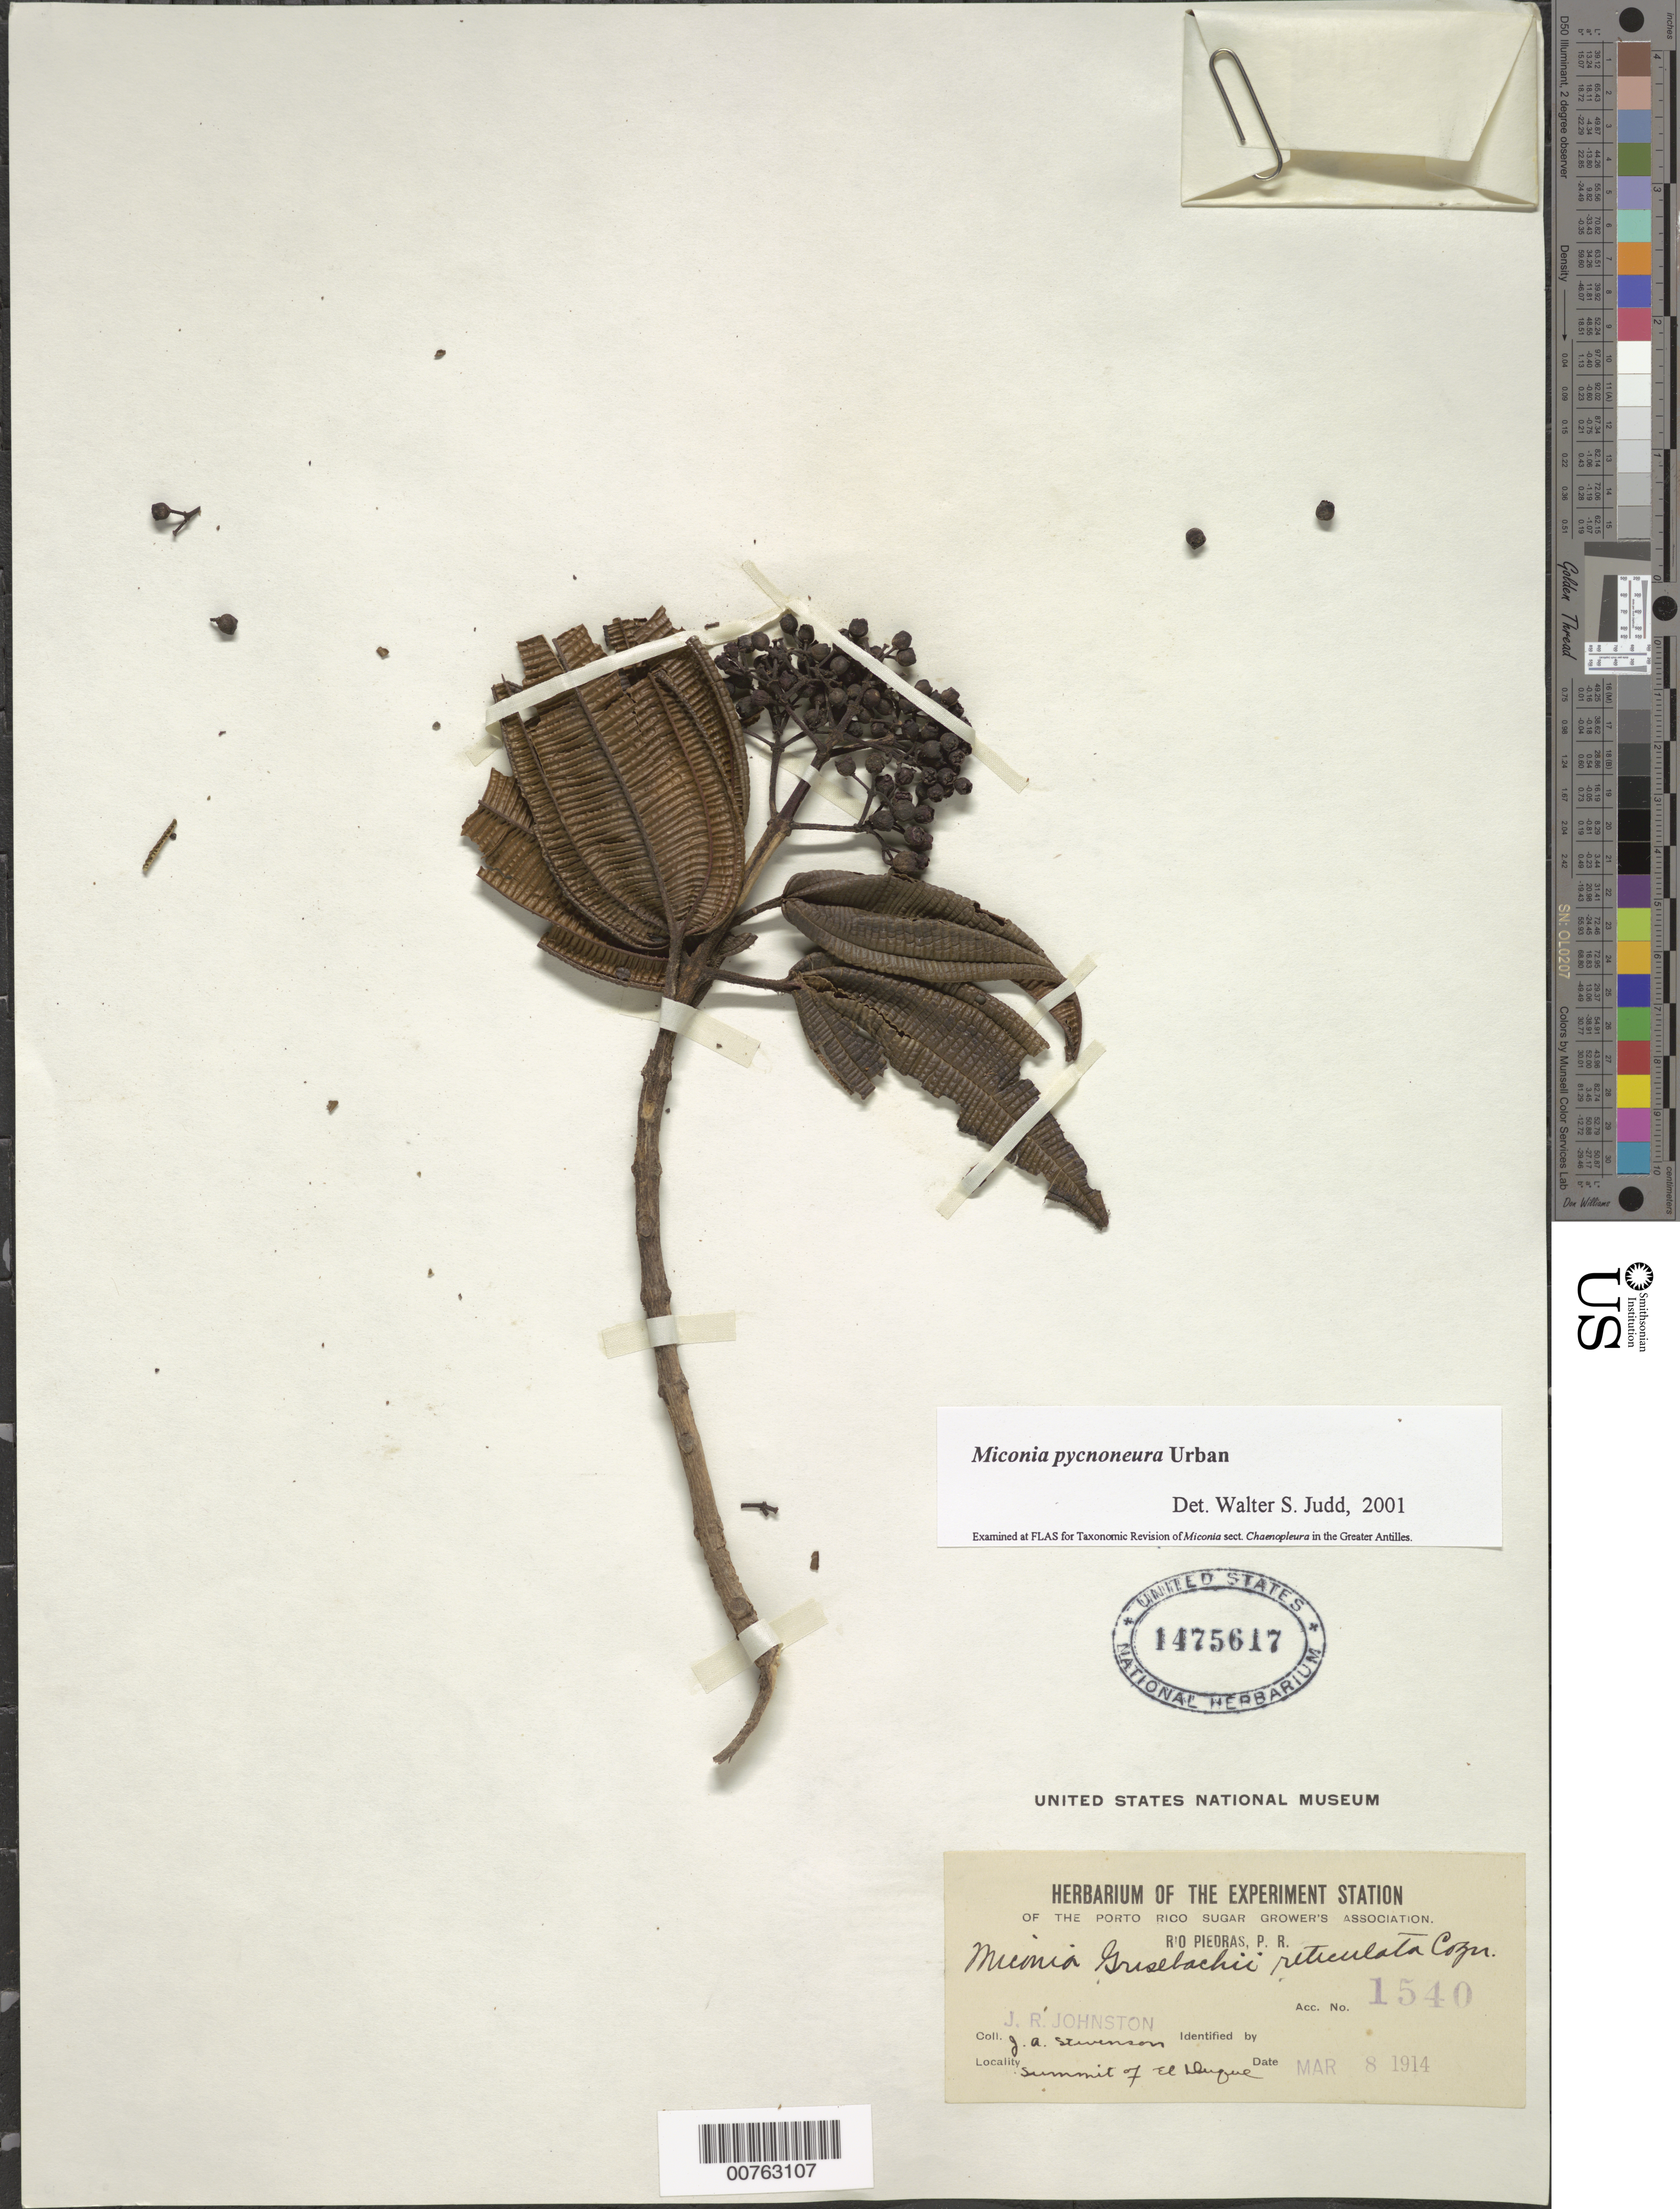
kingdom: Plantae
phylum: Tracheophyta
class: Magnoliopsida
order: Myrtales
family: Melastomataceae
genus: Miconia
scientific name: Miconia pycnoneura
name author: Urb.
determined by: Judd, Walter S.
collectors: J. Johnston & J. A. Stevenson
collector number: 1540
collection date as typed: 08 Mar 1914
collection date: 1914-03-08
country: Puerto Rico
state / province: Río Grande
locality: Summit of El Yunque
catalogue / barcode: US 1475617